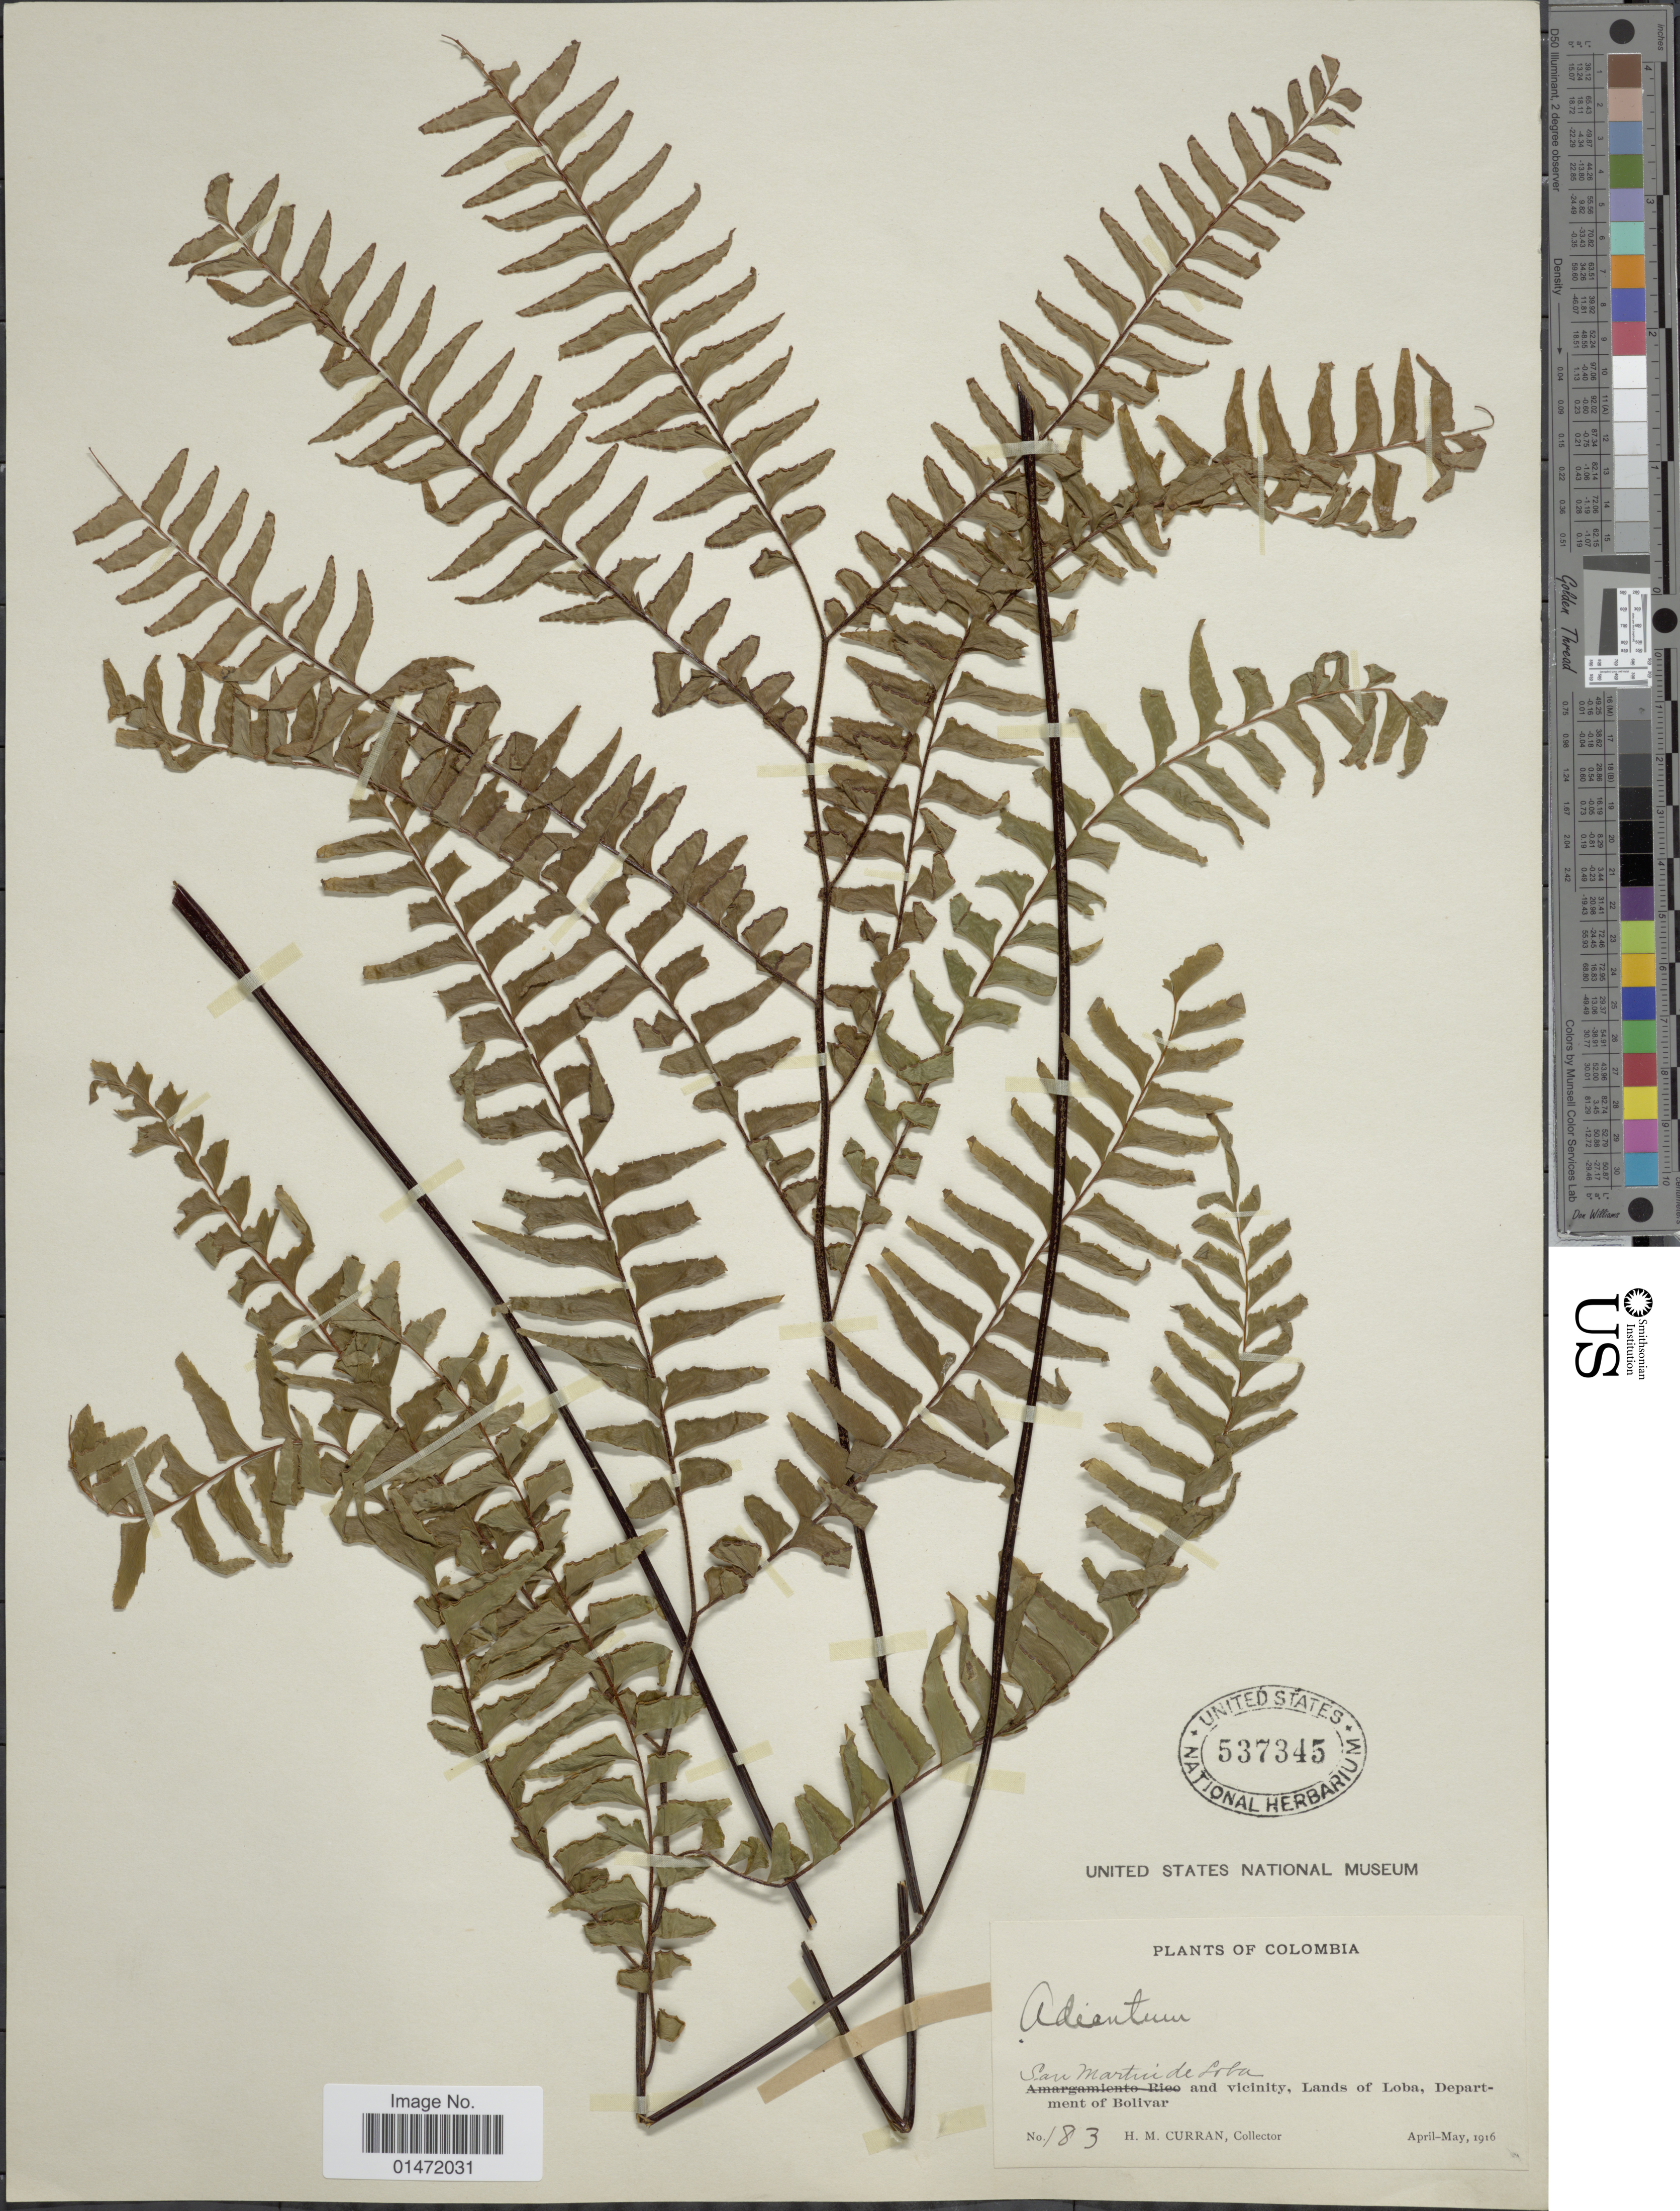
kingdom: Plantae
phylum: Tracheophyta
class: Polypodiopsida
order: Polypodiales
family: Pteridaceae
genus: Adiantum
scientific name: Adiantum sp.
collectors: H. M. Curran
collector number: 183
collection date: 1916-04/1916-05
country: Colombia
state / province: Bolívar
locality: San Martin de Loba and vicinity, Lands of Loba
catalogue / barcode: US 537345